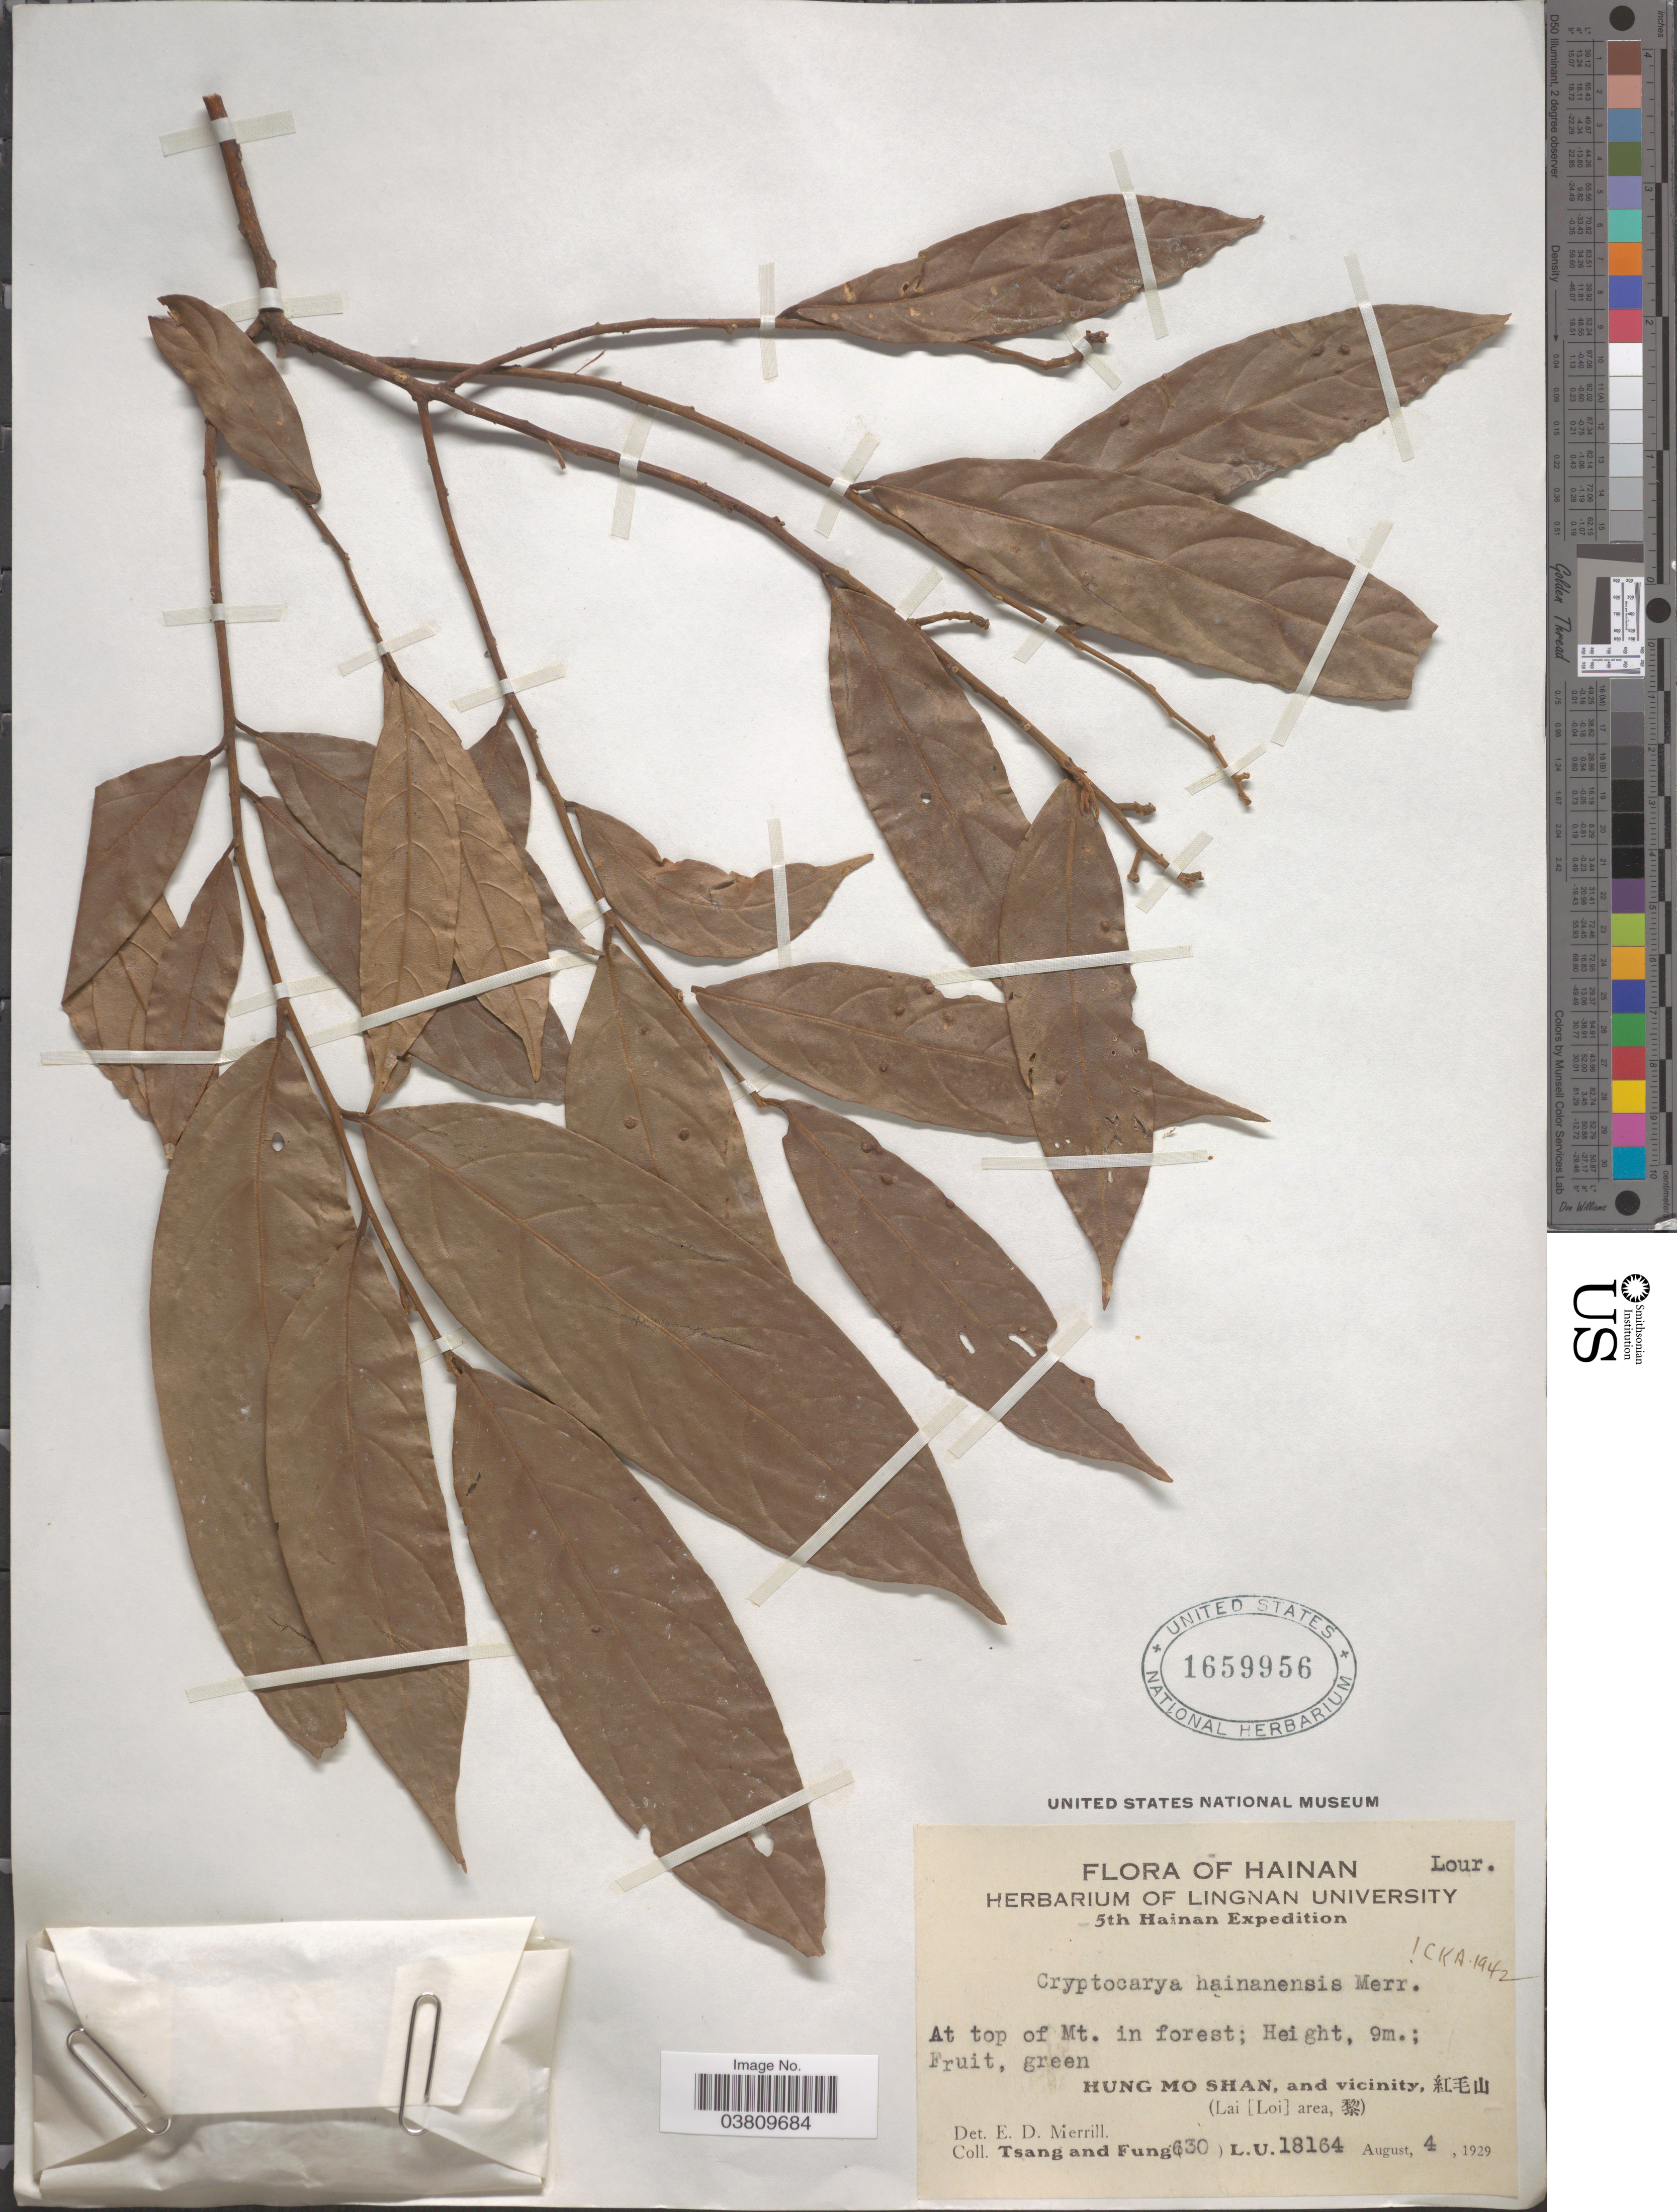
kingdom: Plantae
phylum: Tracheophyta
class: Magnoliopsida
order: Laurales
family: Lauraceae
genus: Cryptocarya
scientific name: Cryptocarya hainanensis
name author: Merr.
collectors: -. T'sang & Fung, --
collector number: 630/L.U.18164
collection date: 1929-08-04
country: China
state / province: Hainan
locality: At top of Mt. in forest. Hung Mo Shan, and vicinity, X. (Lai [Loi] area, X).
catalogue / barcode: US 1659956